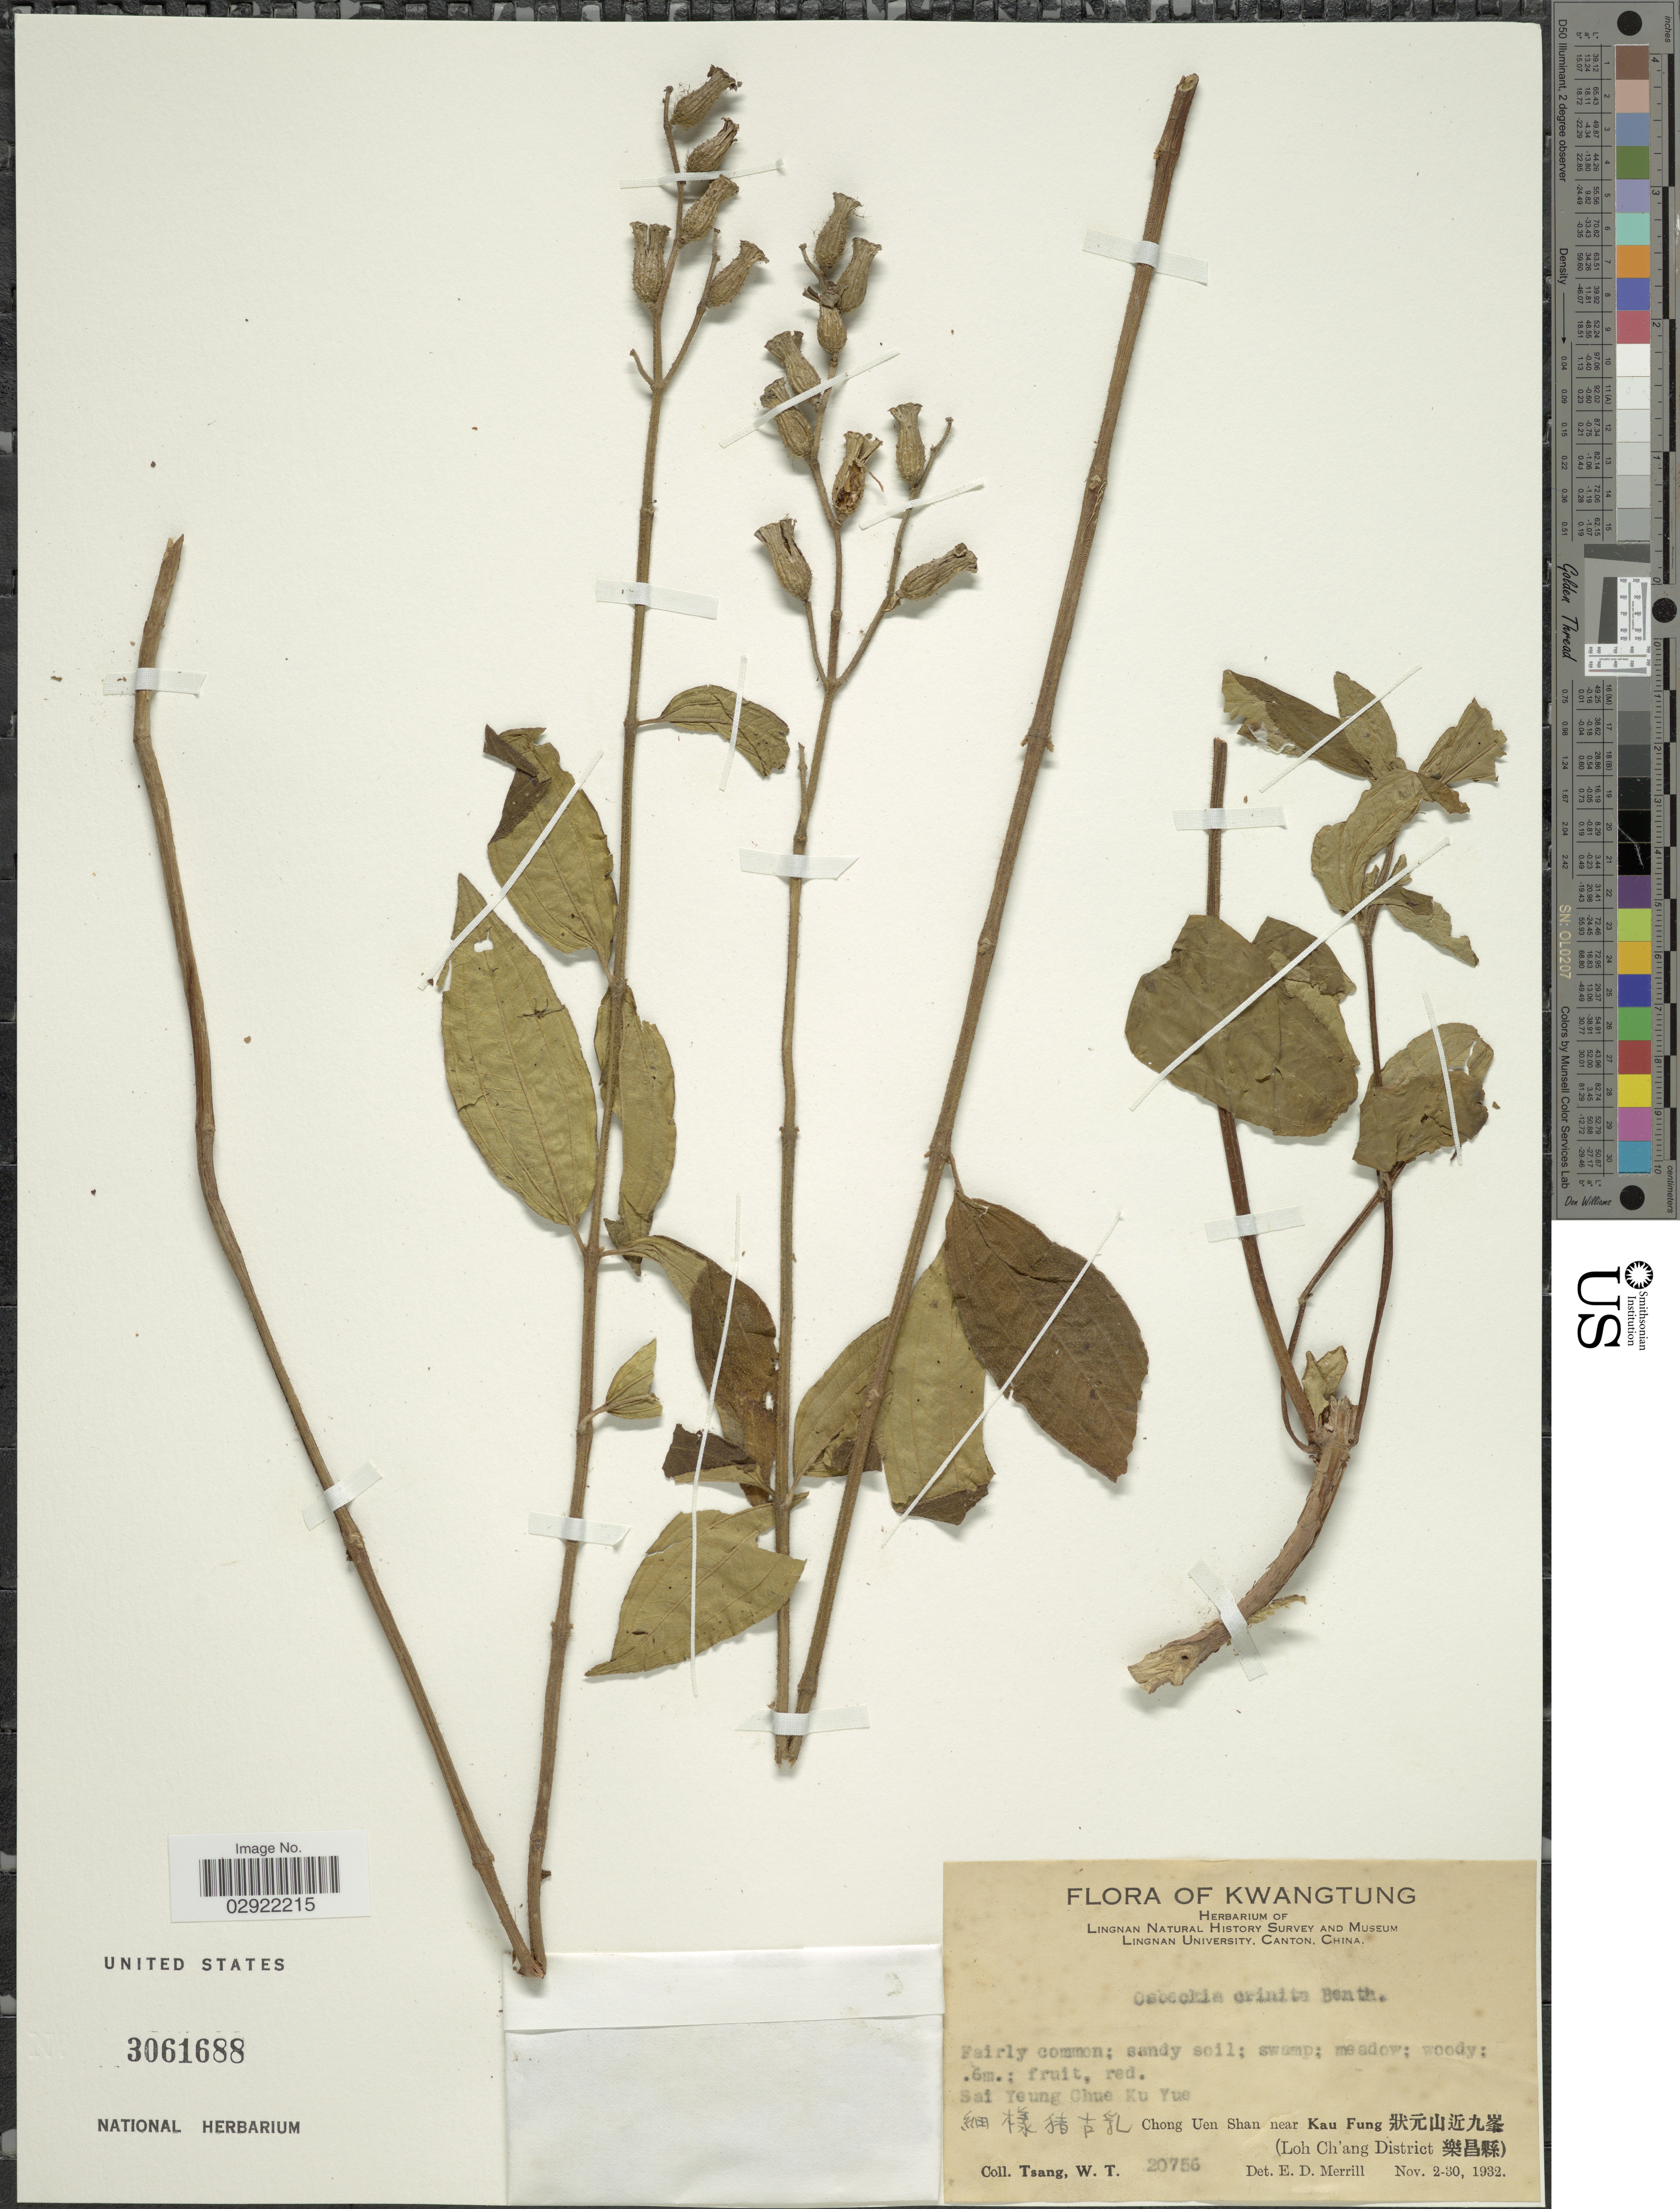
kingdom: Plantae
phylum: Tracheophyta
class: Magnoliopsida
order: Myrtales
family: Melastomataceae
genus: Osbeckia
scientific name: Osbeckia stellata var. crinita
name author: (Benth. ex Naudin) C.Hansen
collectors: W. T. Tsang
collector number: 20756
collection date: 1932-11-02/1932-11-30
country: China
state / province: Guangdong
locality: Kwangtung. Sai Yeung Chue Ku Ue. Chen Uen Shan near Kau Fung. (Loh Ch'ang District).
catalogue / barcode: US 3061688